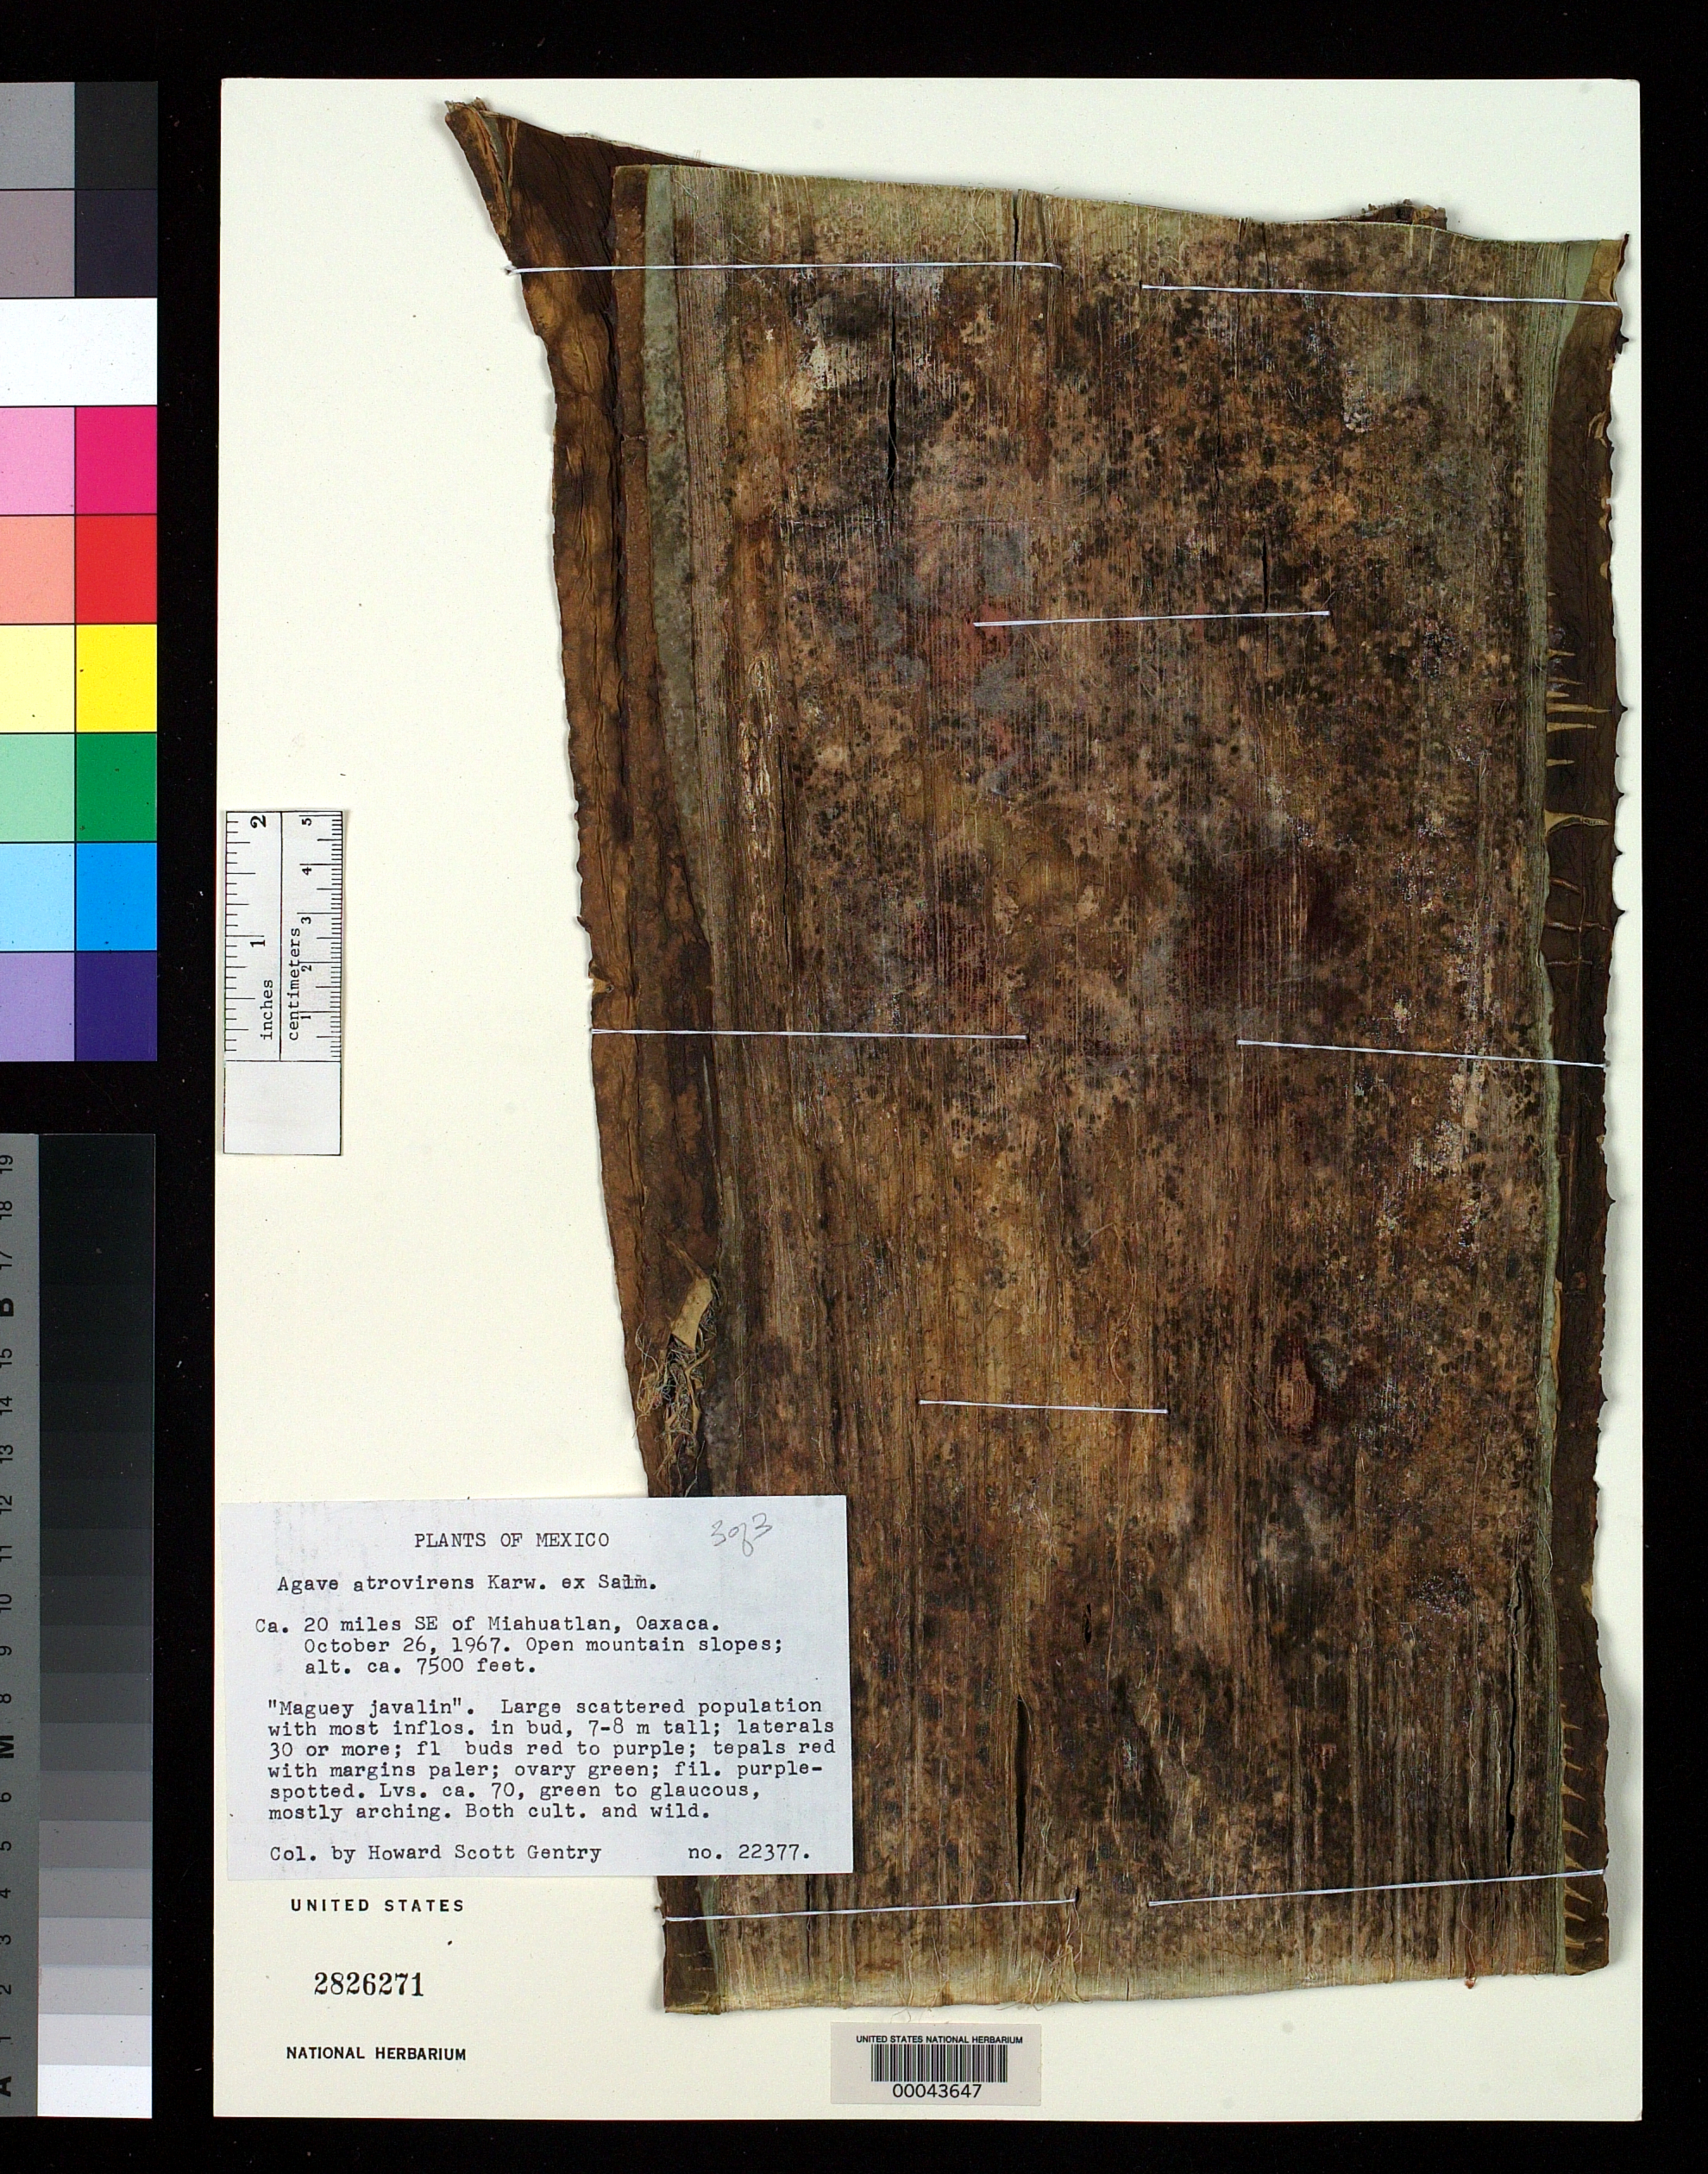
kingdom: Plantae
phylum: Tracheophyta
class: Liliopsida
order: Asparagales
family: Asparagaceae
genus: Agave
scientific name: Agave atrovirens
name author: Karw. in Salm-Dyck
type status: Isoneotype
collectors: H. S. Gentry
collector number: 22377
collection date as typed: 26 Oct 1967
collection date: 1967-10-26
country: Mexico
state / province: Oaxaca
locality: Ca. 20 mi SE of Miahuatlan, open mountain slopes.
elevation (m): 2286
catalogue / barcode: US 2826271